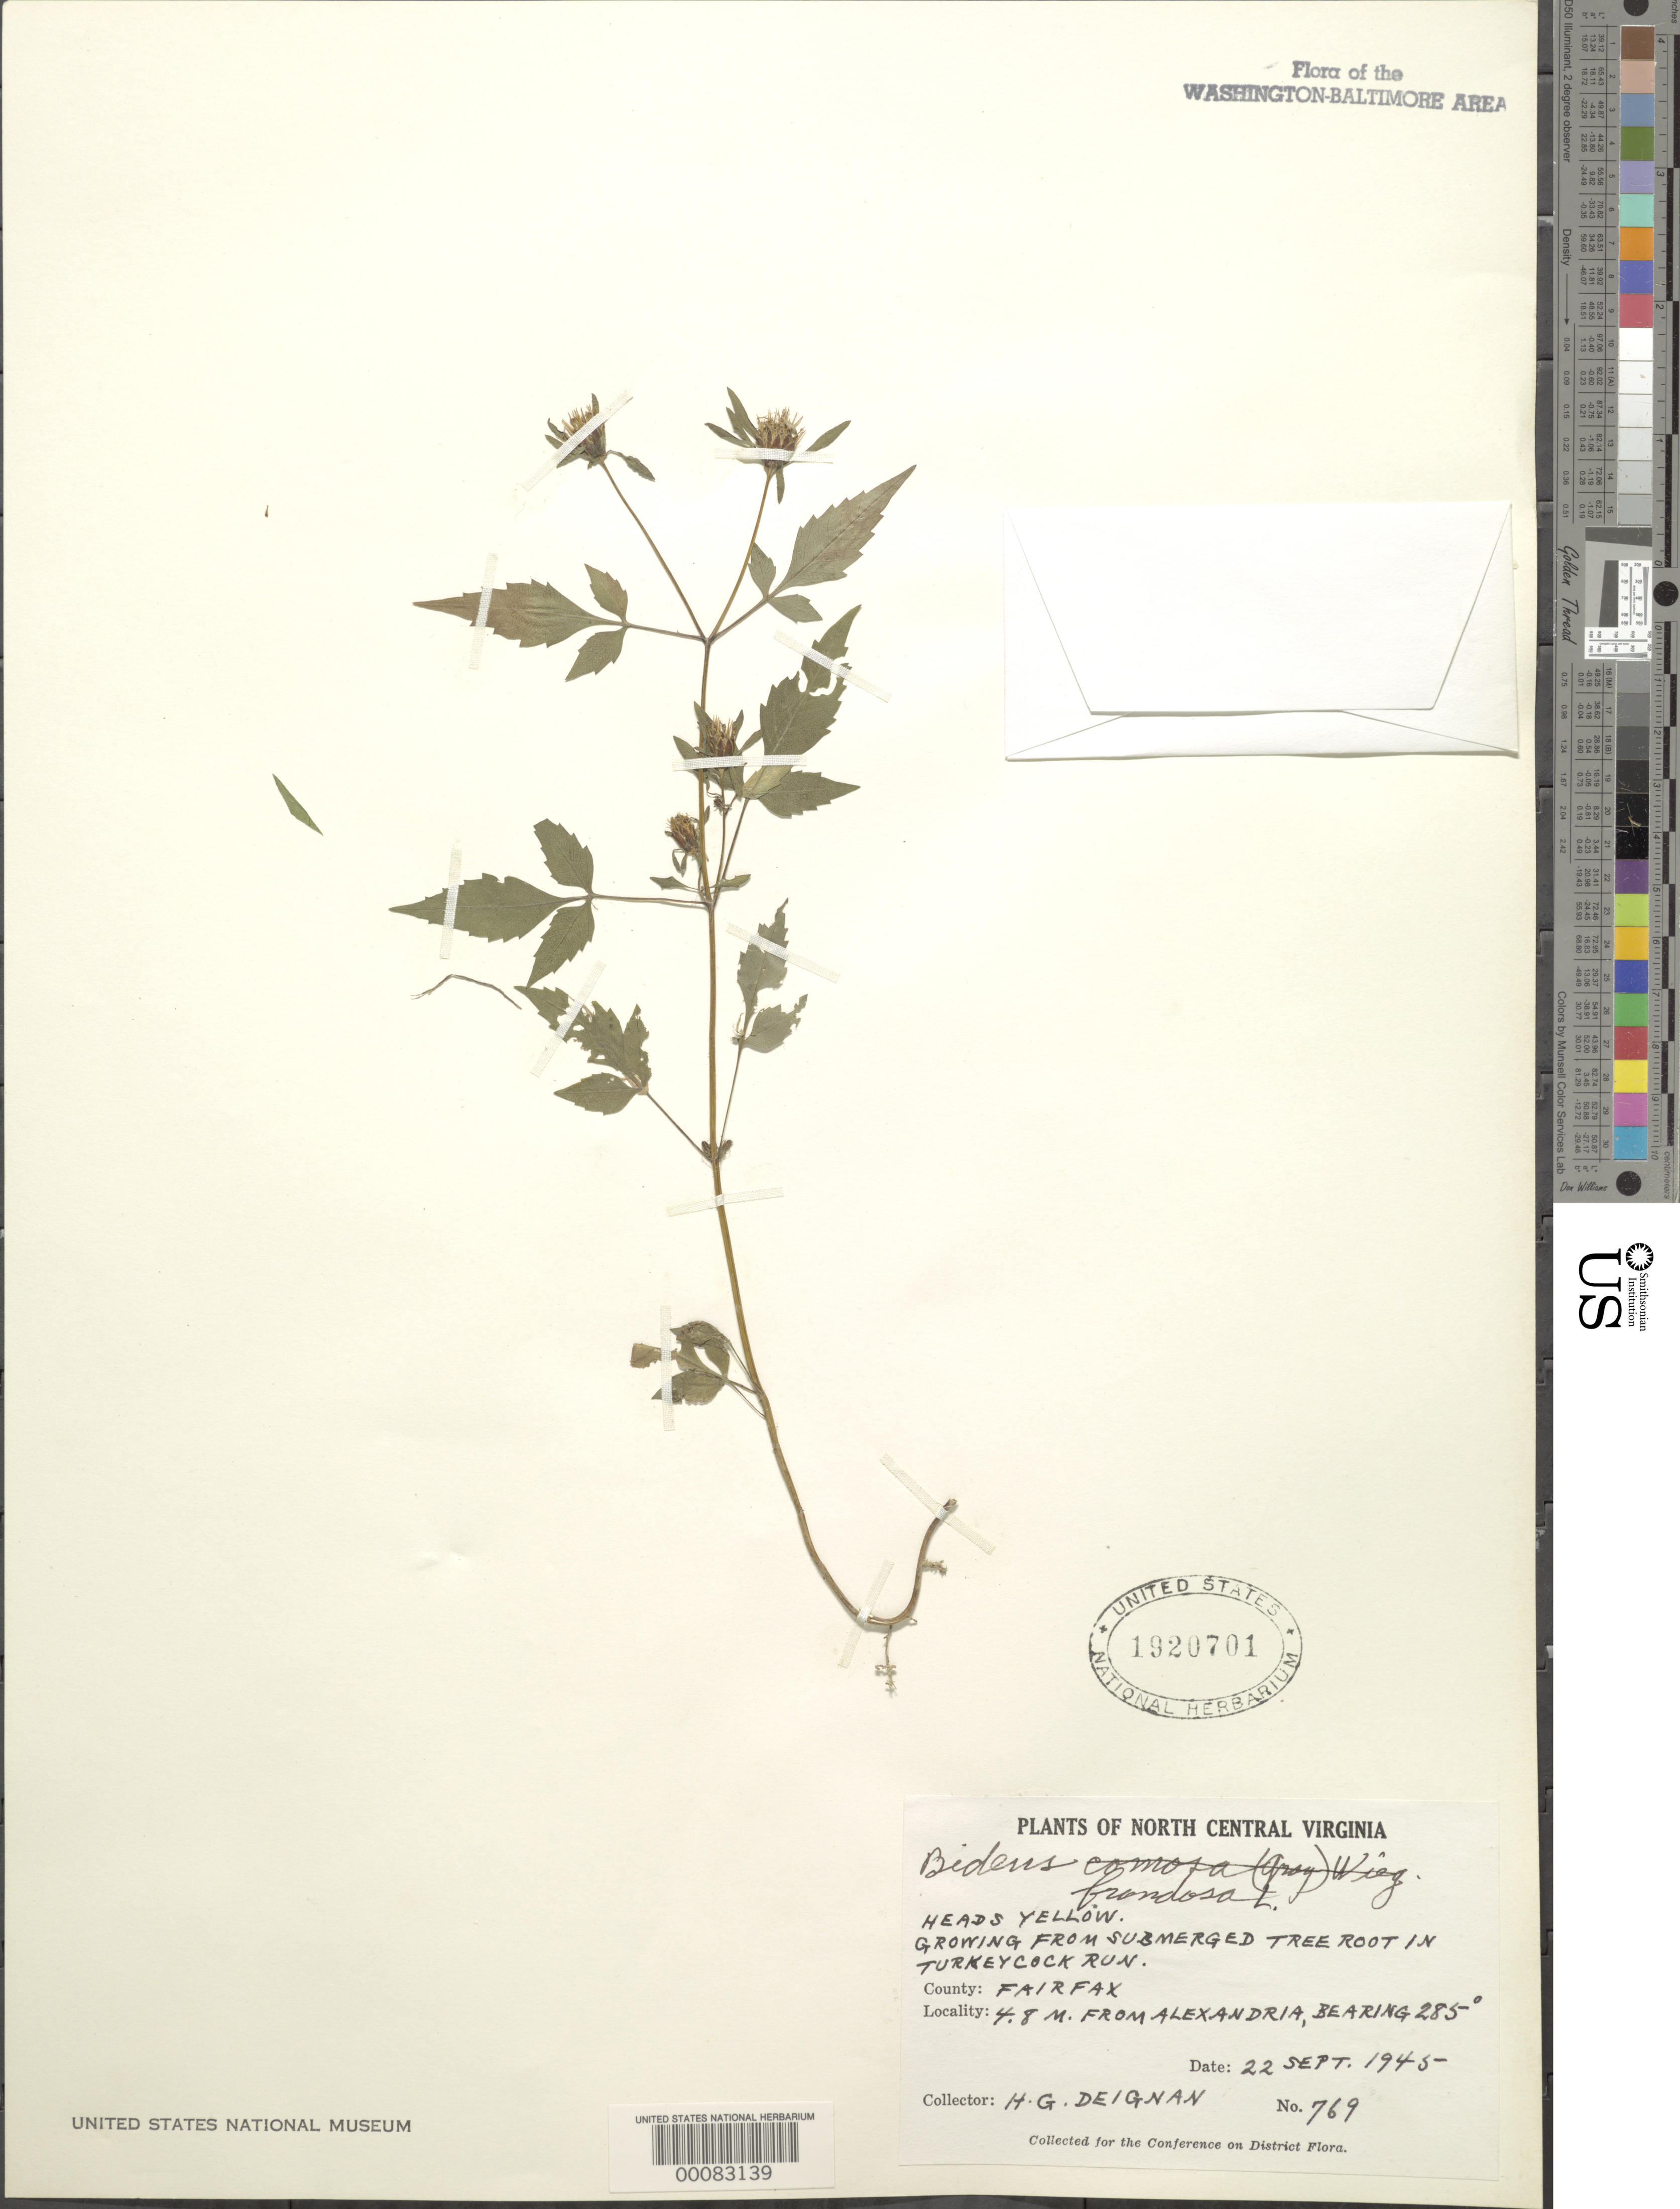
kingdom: Plantae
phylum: Tracheophyta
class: Magnoliopsida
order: Asterales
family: Asteraceae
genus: Bidens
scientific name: Bidens frondosa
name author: L.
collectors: H. Deignan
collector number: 769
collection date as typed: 22 Sep 1945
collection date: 1945-09-22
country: United States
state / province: Virginia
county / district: Fairfax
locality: Near Alexandria Turkeycock Run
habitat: Submerged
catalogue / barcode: US 1920701